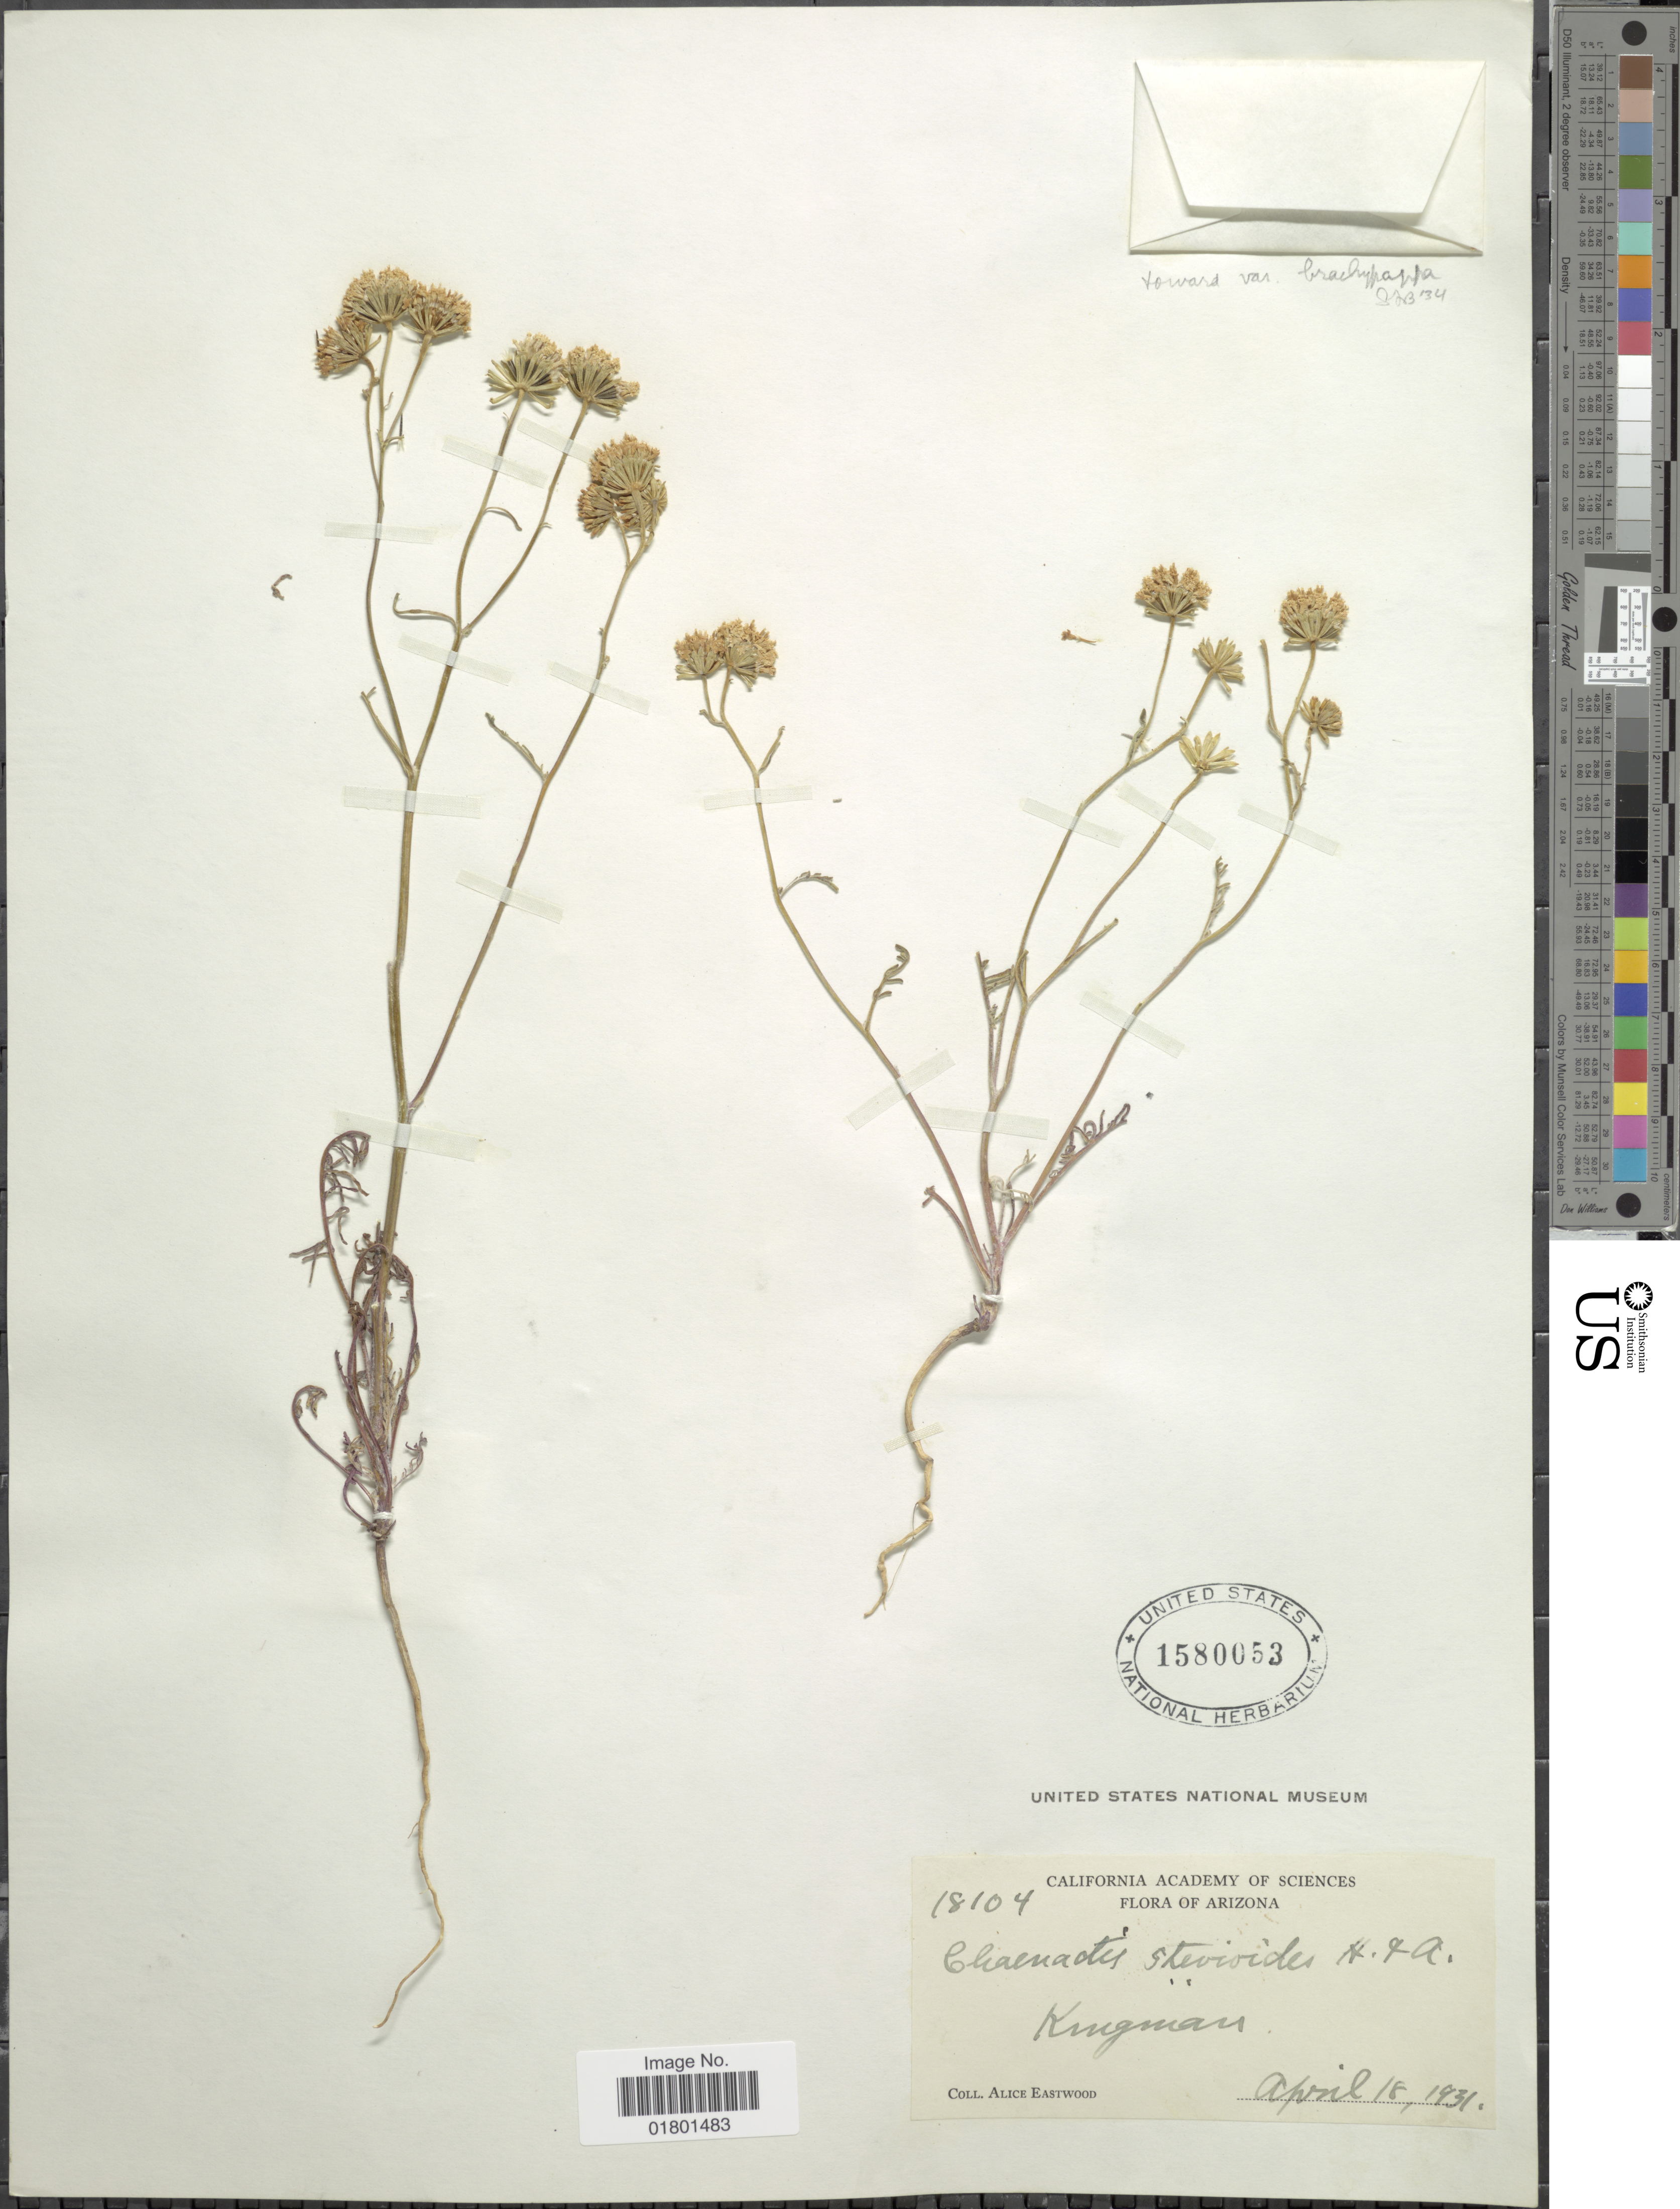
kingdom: Plantae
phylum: Tracheophyta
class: Magnoliopsida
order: Asterales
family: Asteraceae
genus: Chaenactis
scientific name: Chaenactis stevioides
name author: Hook. & Arn.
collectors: A. Eastwood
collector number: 18104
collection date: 1931-04-18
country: United States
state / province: Arizona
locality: Kingman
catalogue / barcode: US 1580053